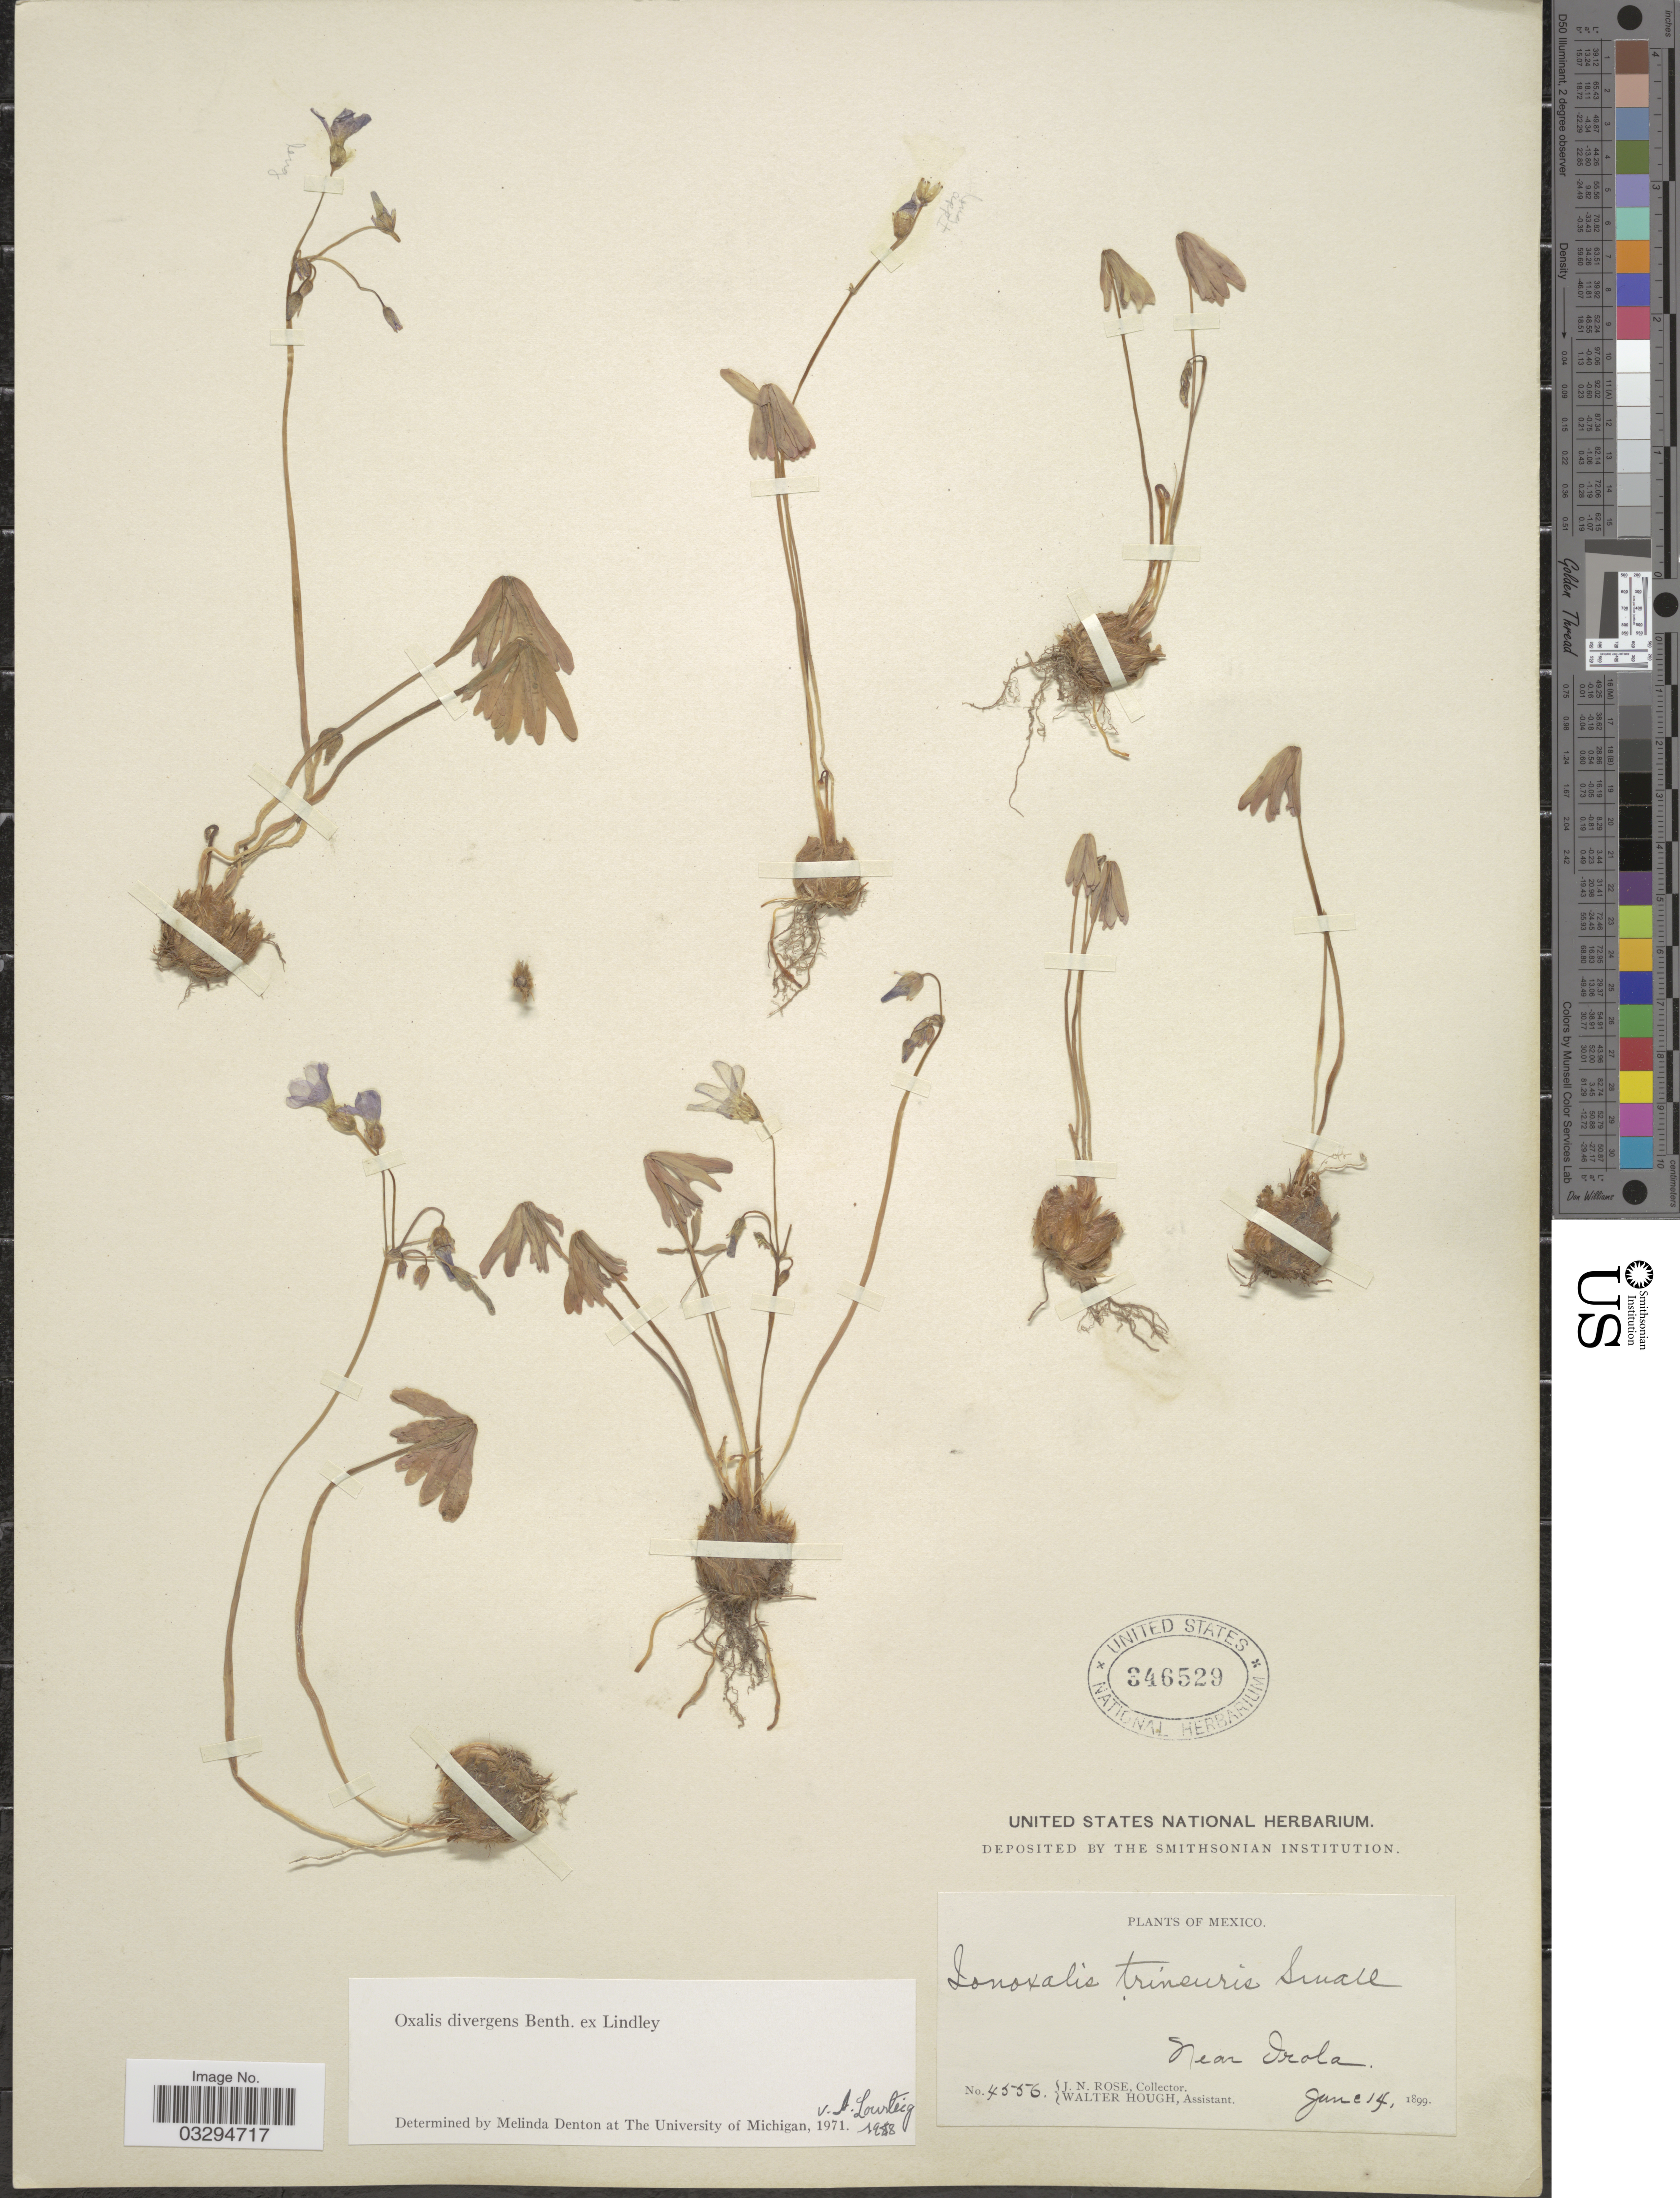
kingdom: Plantae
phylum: Tracheophyta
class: Magnoliopsida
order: Oxalidales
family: Oxalidaceae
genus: Oxalis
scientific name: Oxalis divergens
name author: Benth. ex Lindl.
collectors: J. N. Rose & W. Hough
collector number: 4556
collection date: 1899-06-14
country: Mexico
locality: Near Irola.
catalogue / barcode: US 346529